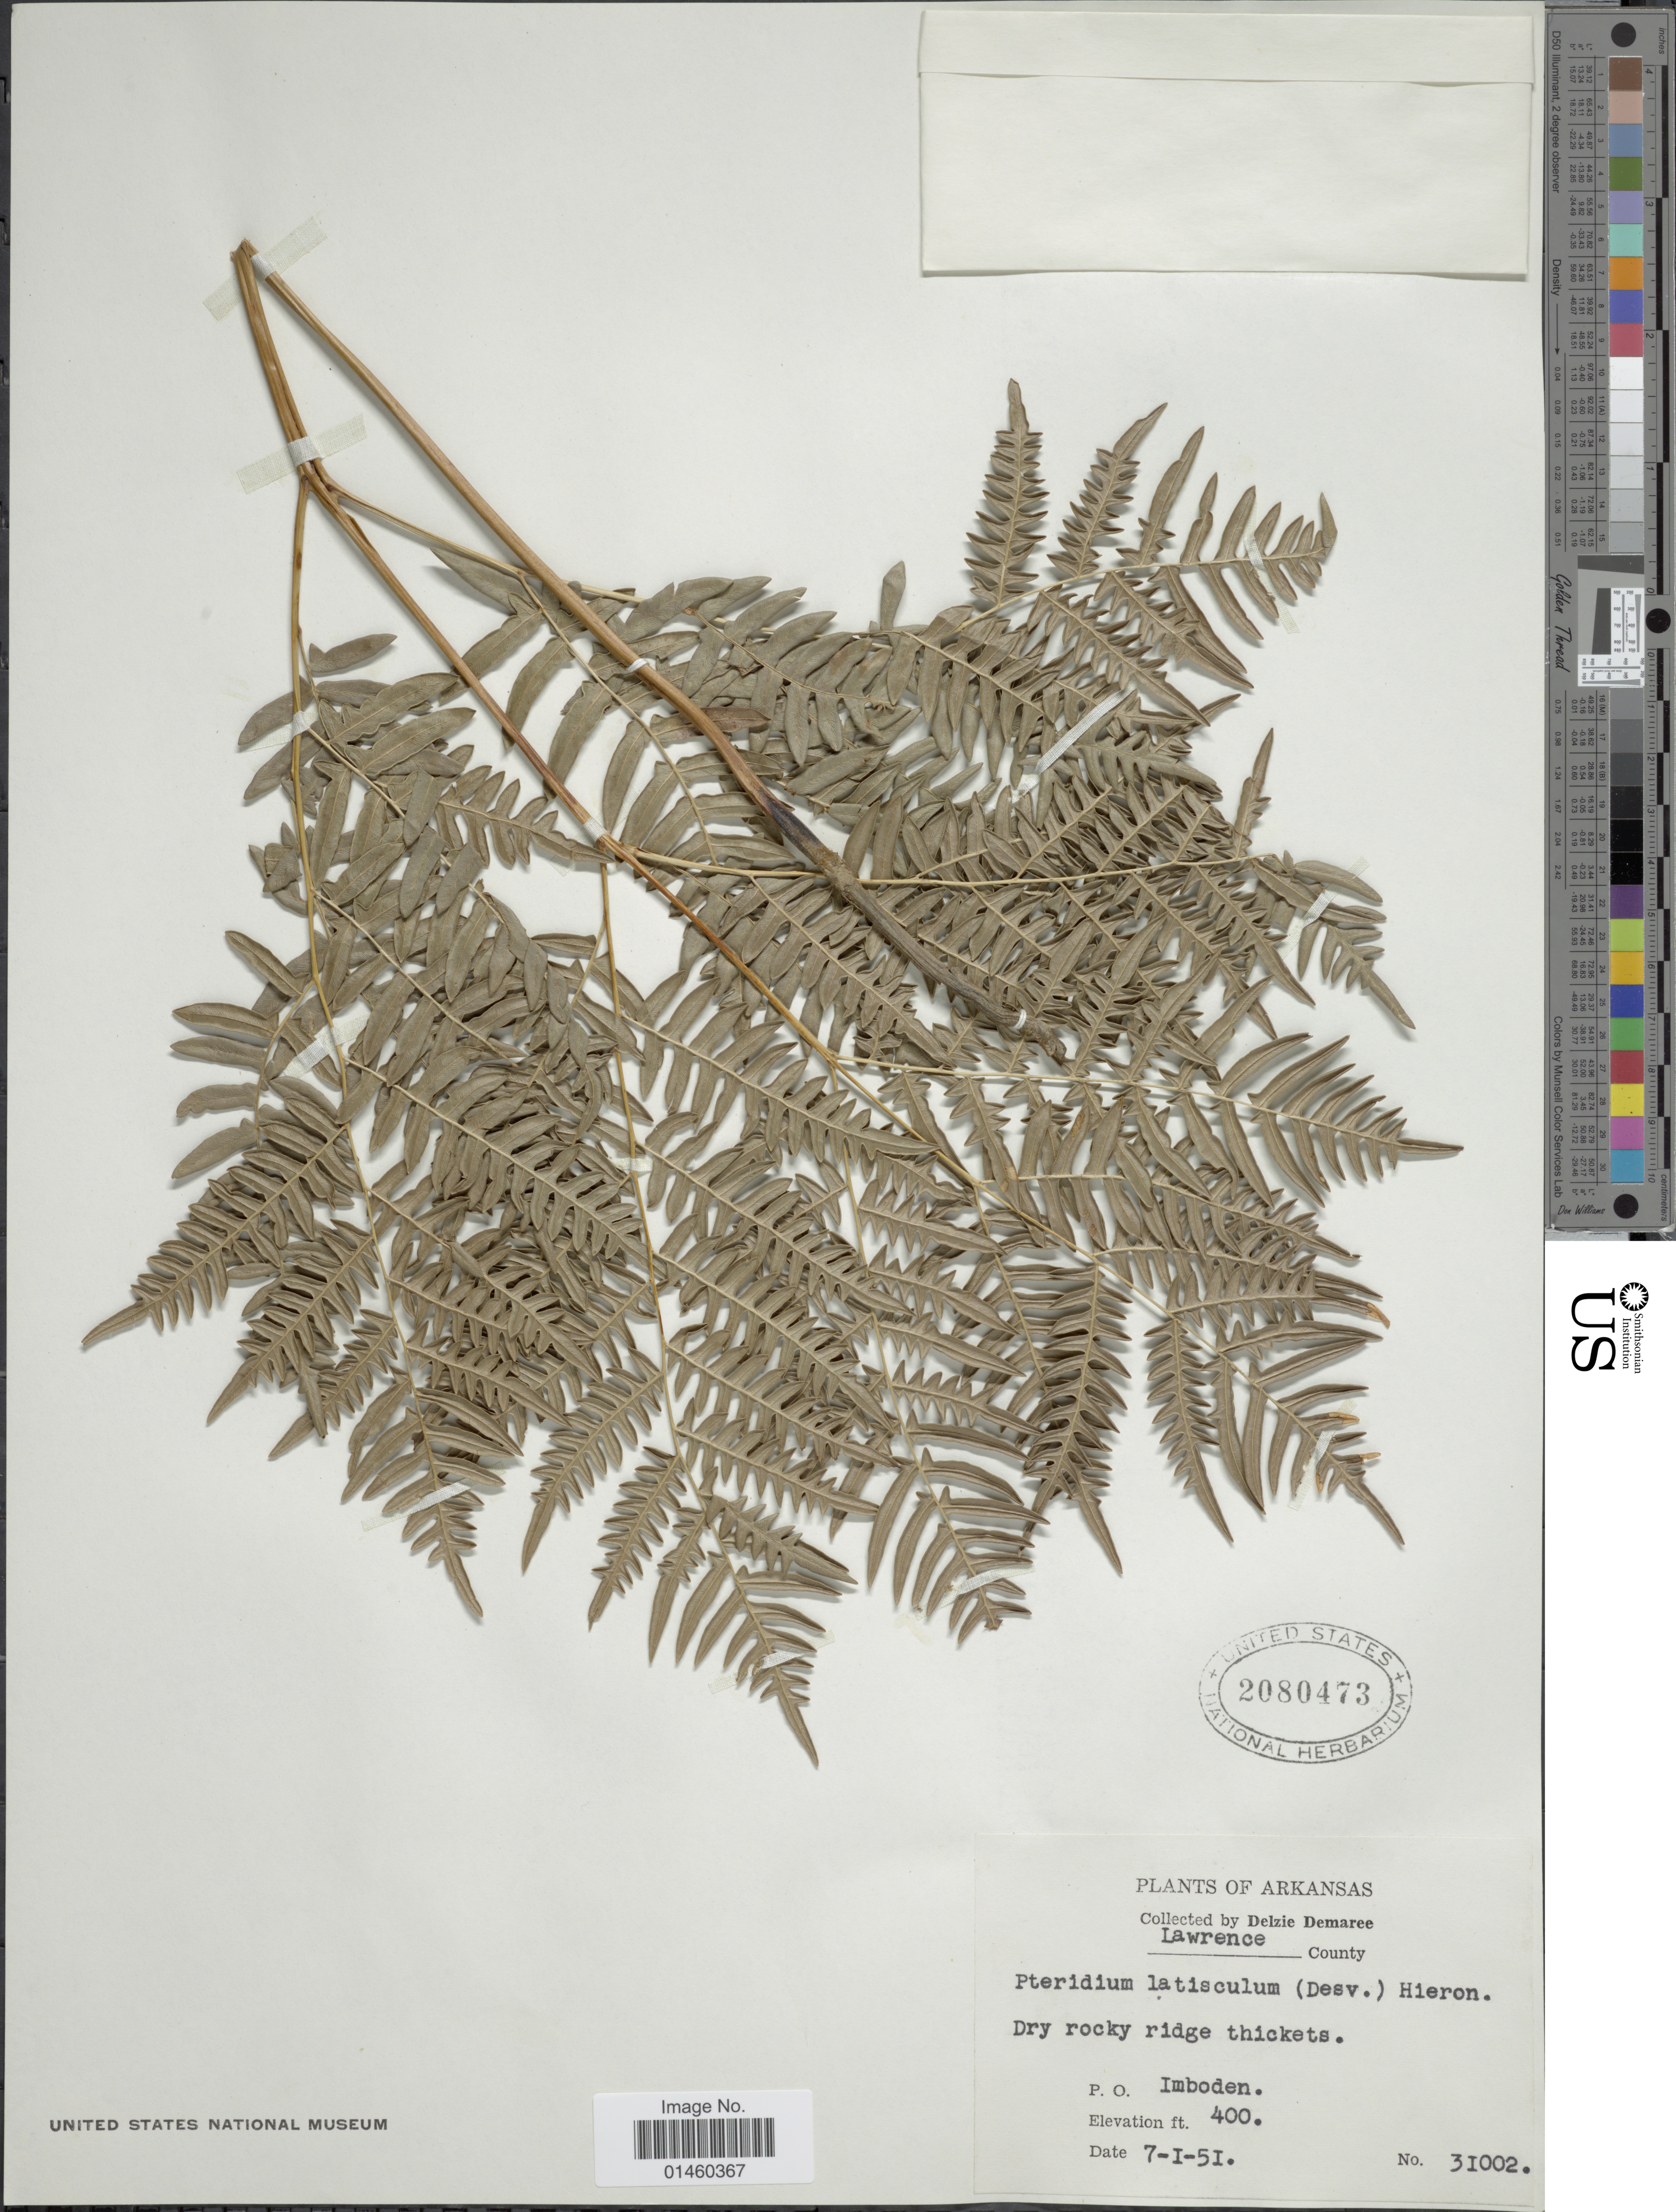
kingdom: Plantae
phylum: Tracheophyta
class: Polypodiopsida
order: Polypodiales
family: Dennstaedtiaceae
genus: Pteridium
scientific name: Pteridium aquilinum var. latiusculum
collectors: D. Demaree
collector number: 31002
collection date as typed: Transcribed d/m/y: 7/1/51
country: United States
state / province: Arkansas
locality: Lawrence County, P.O. Imboden.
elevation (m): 122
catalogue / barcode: US 2080473